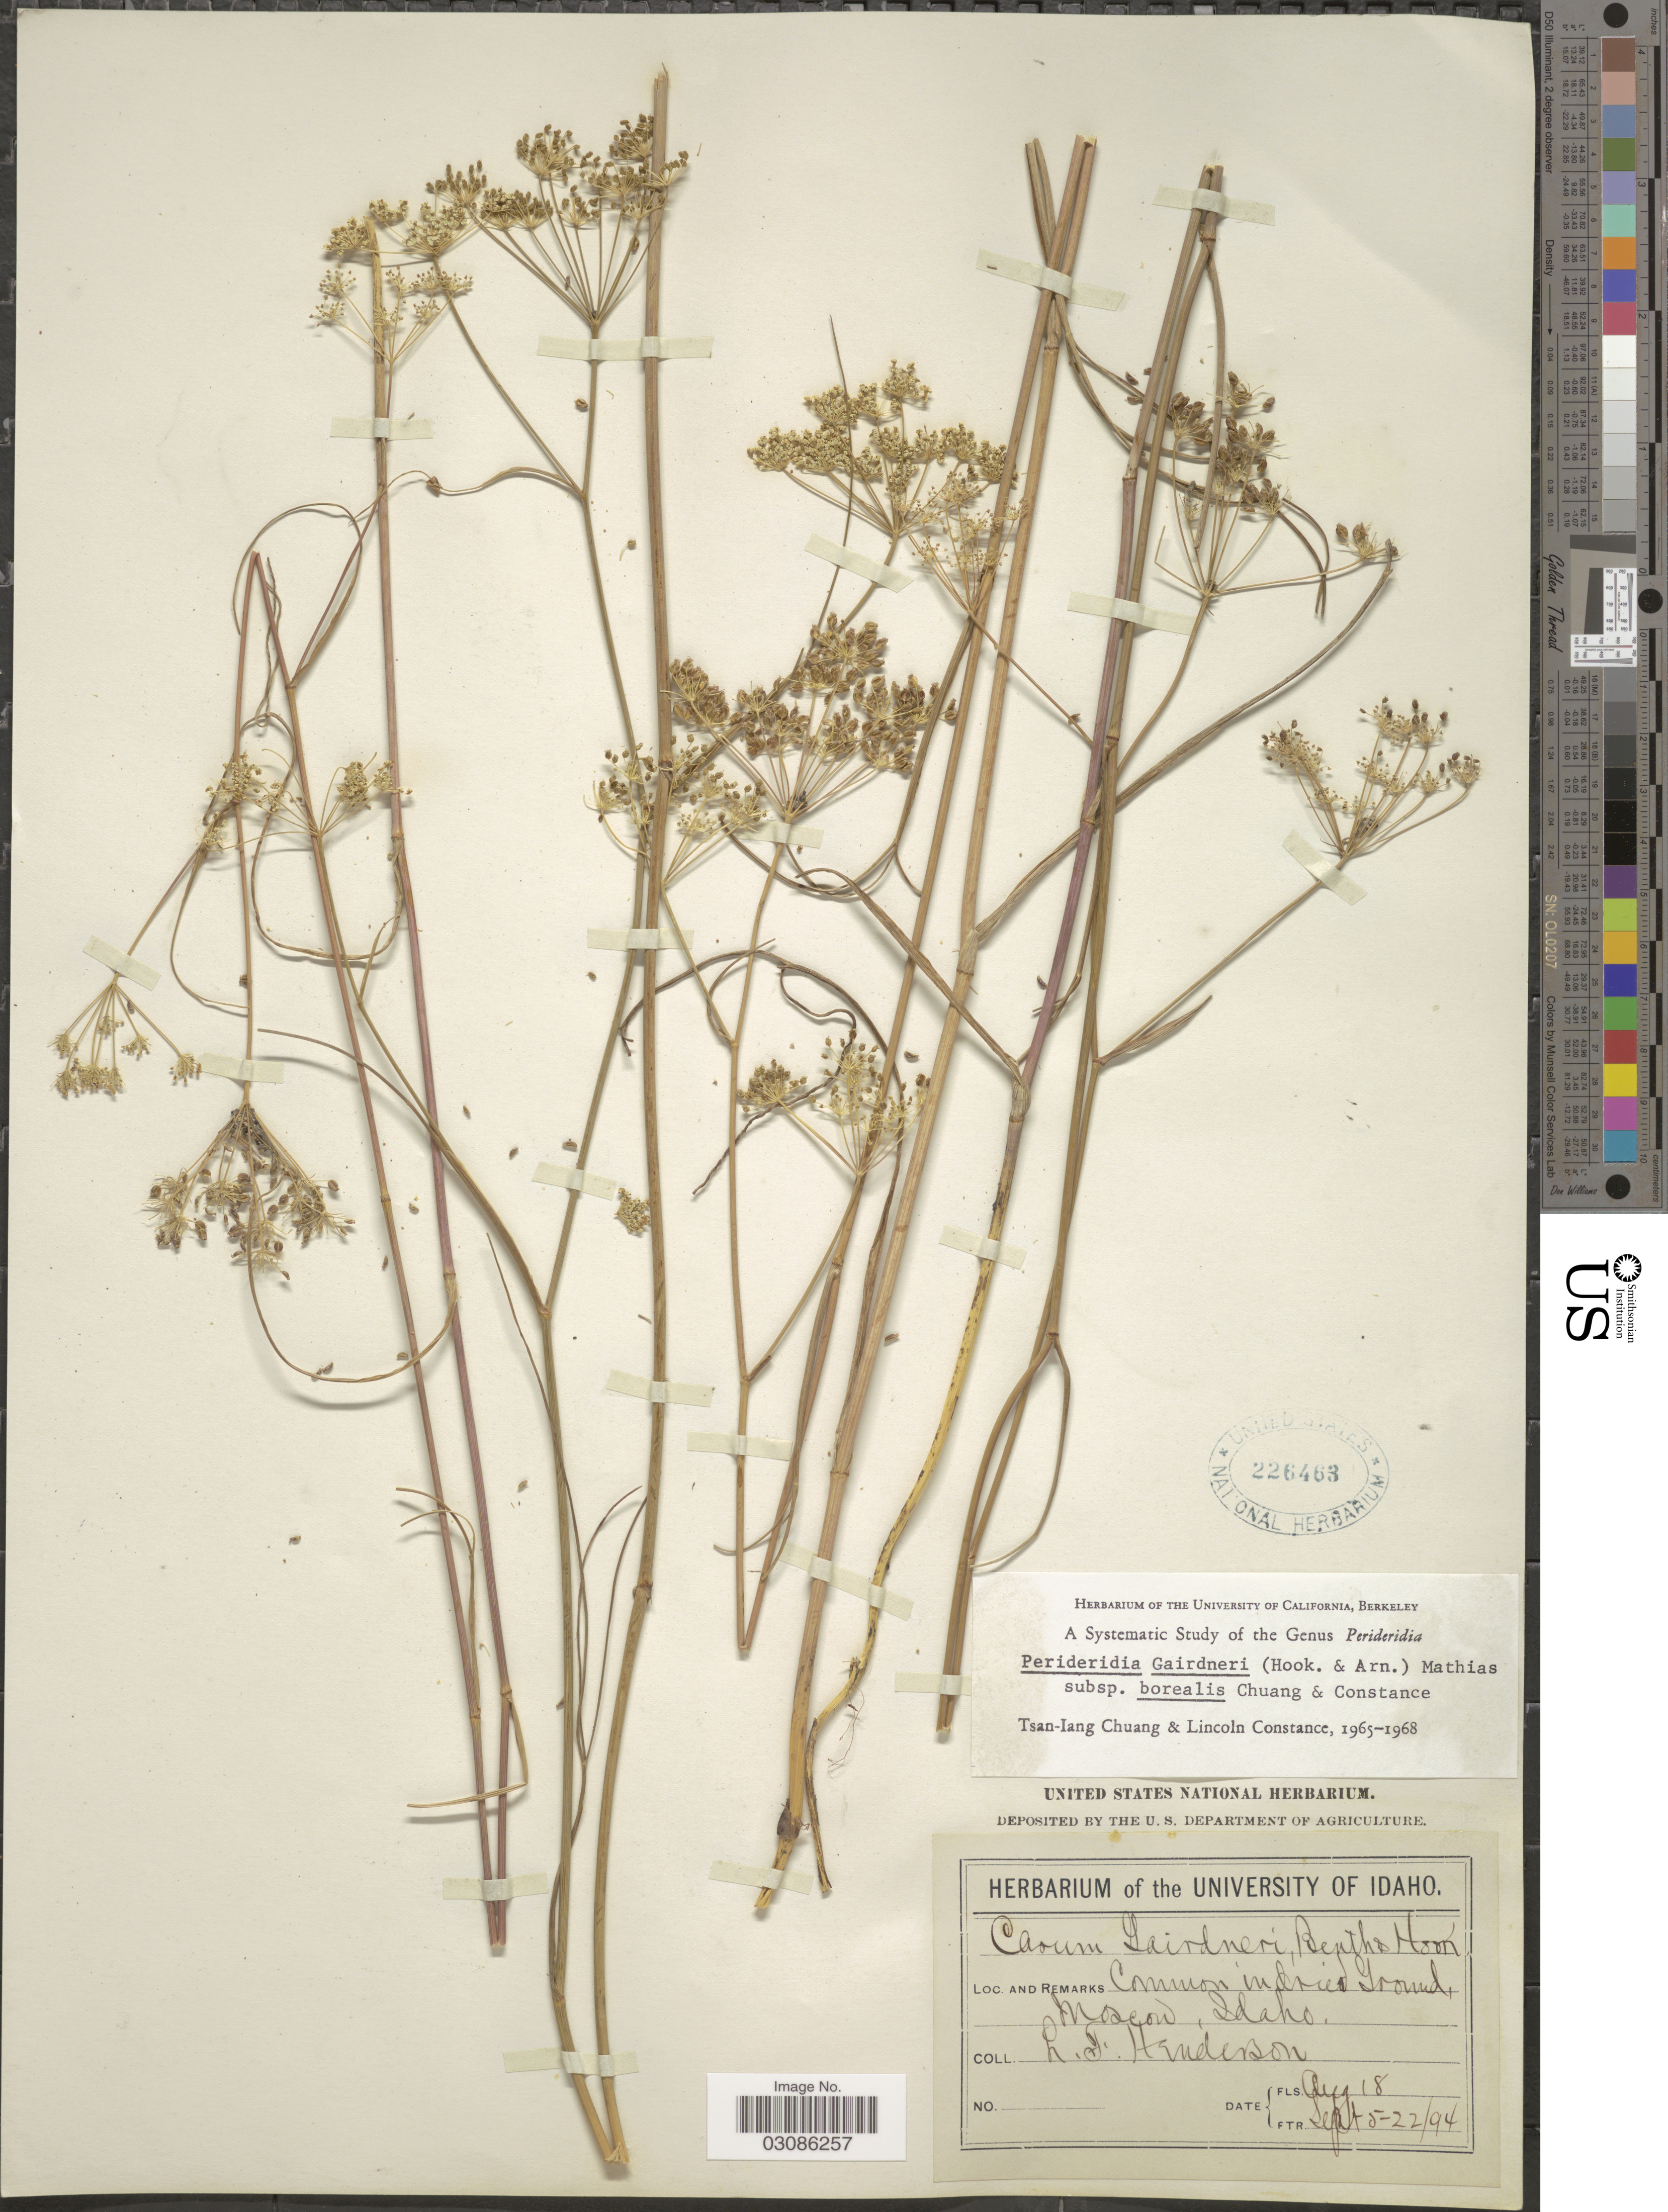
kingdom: Plantae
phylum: Tracheophyta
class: Magnoliopsida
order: Apiales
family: Apiaceae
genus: Perideridia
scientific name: Perideridia gairdneri subsp. borealis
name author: T.I. Chuang & Constance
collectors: L. Henderson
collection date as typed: Transcribed d/m/y: 5/9/94 to 22/9/94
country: United States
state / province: Idaho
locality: Common in dried Ground, Moscow, Idaho.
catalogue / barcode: US 226463